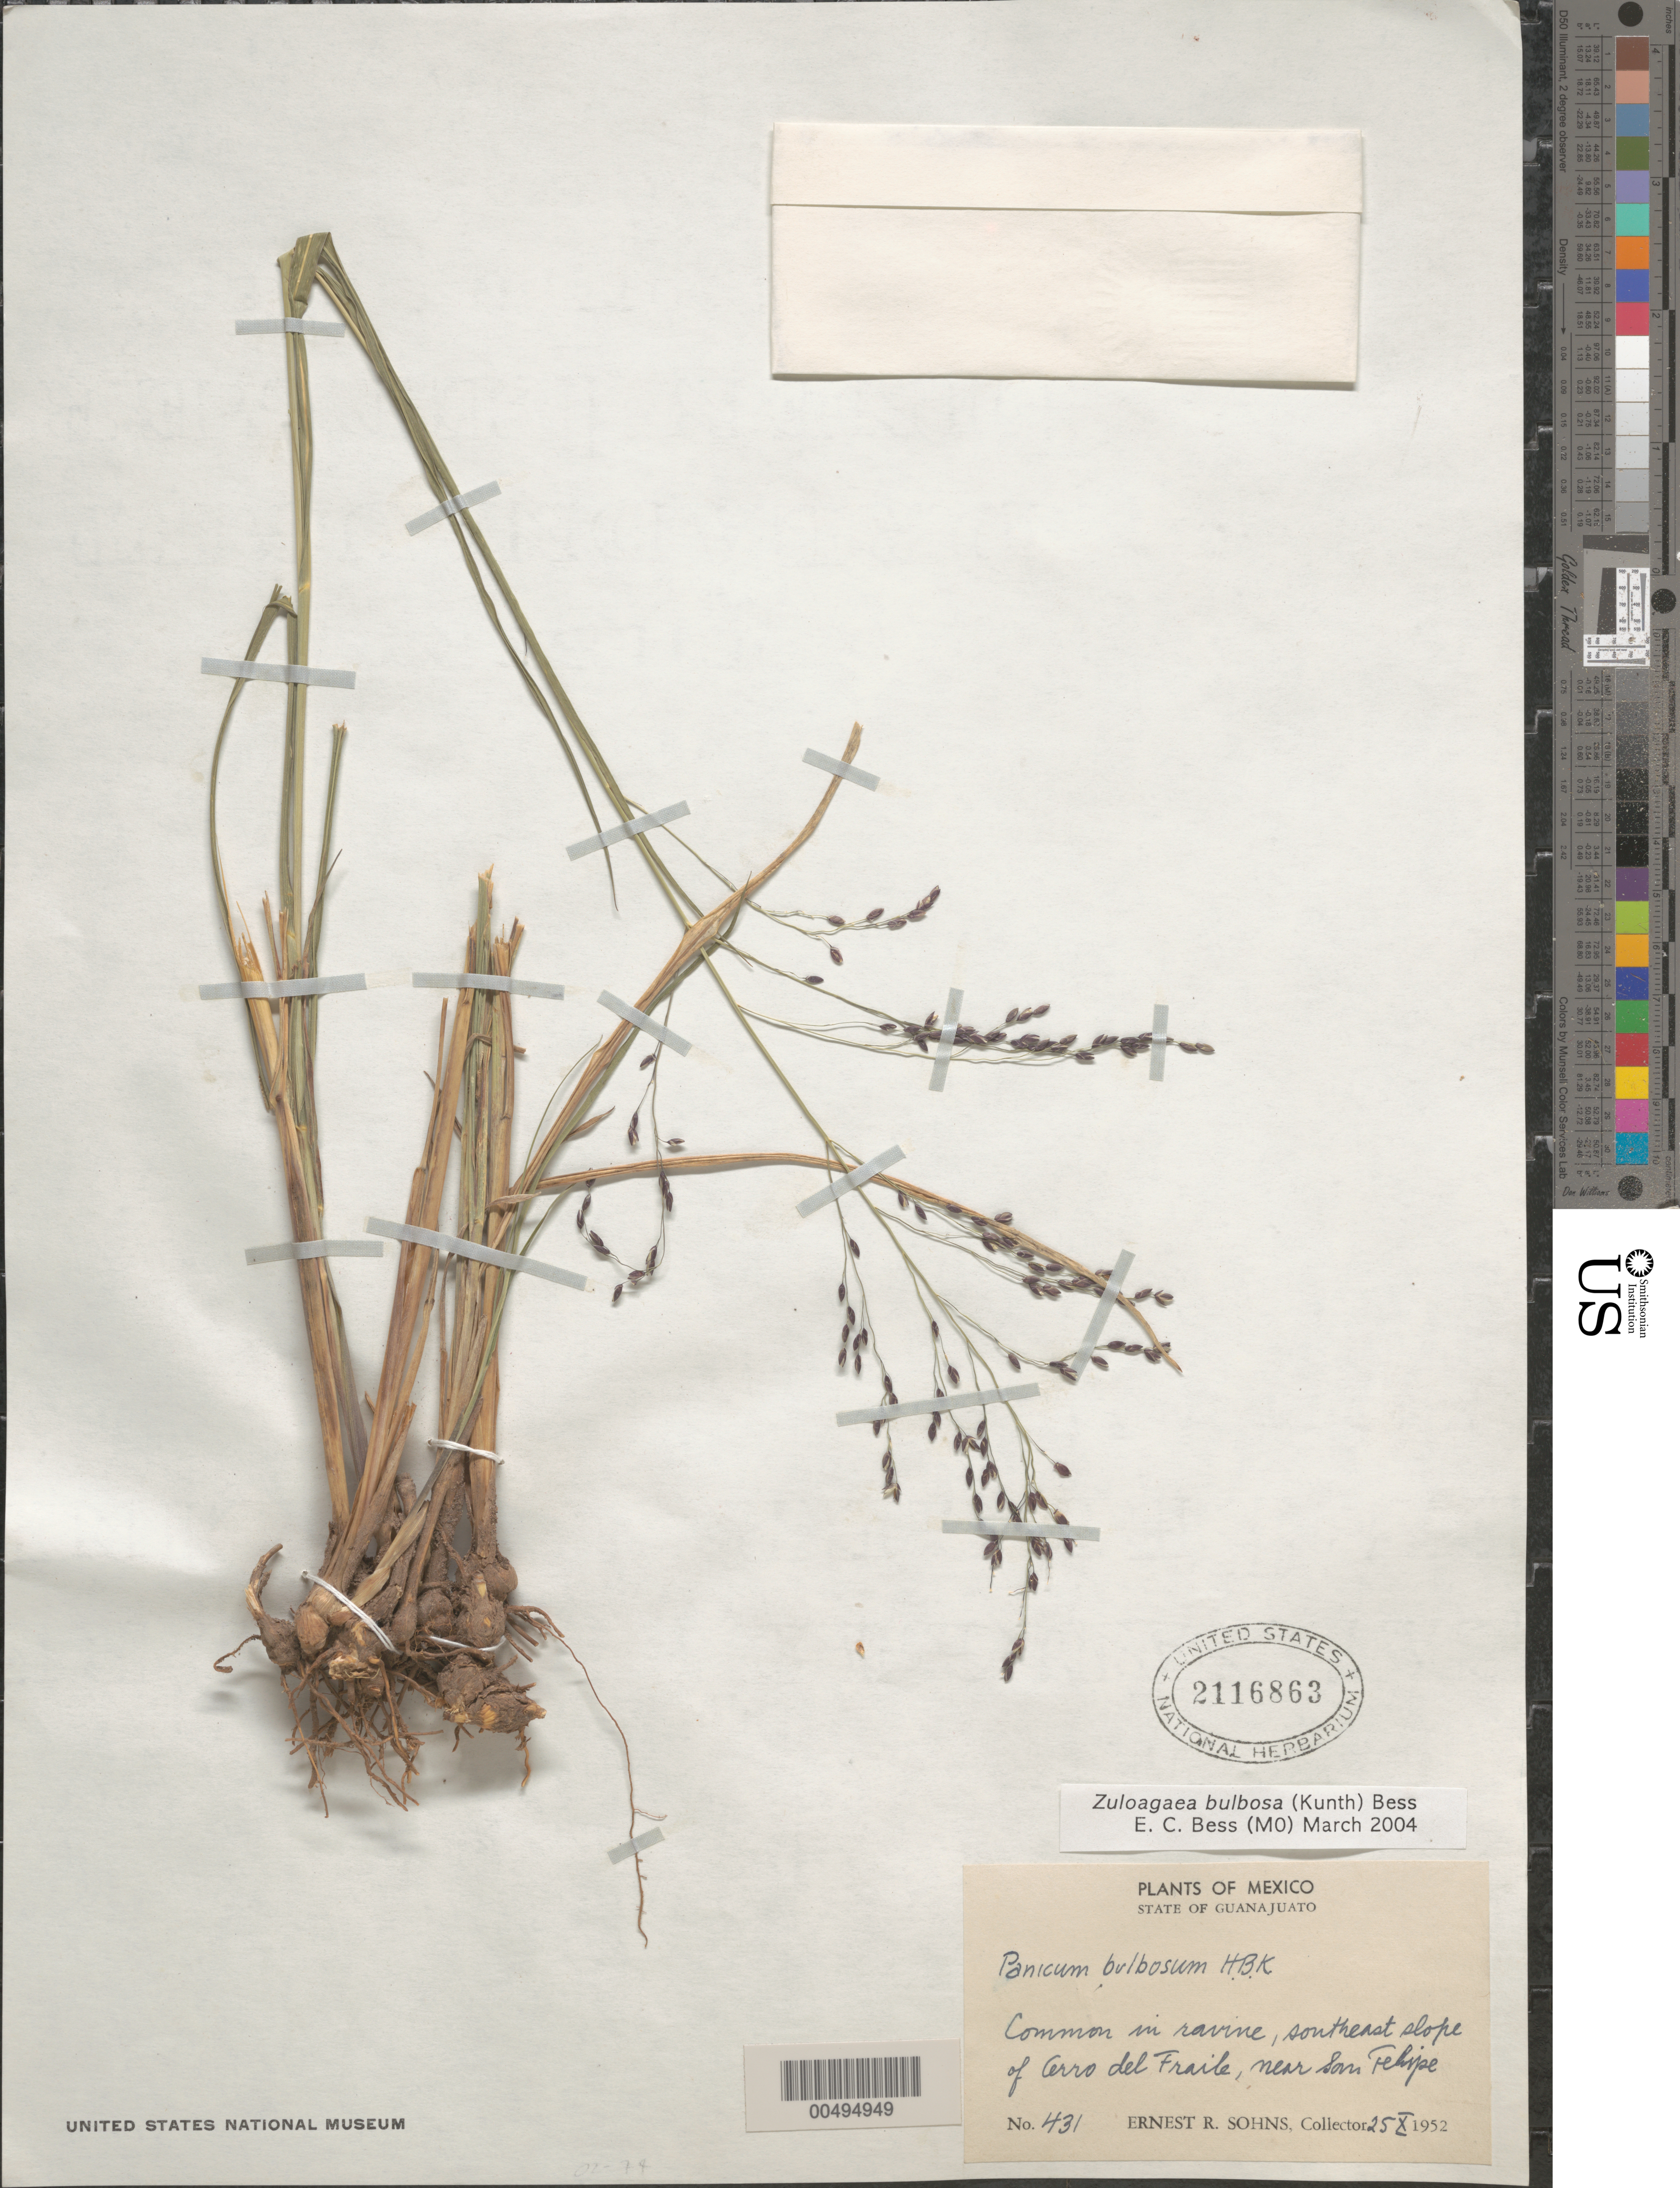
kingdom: Plantae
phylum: Tracheophyta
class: Liliopsida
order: Poales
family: Poaceae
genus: Panicum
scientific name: Panicum bulbosum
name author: Kunth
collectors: E. R. Sohns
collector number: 431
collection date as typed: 25 Oct 1952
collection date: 1952-10-25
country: Mexico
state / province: Guanajuato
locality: SE slope of Cerro del Fraile, near San Felipe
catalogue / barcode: US 2116863